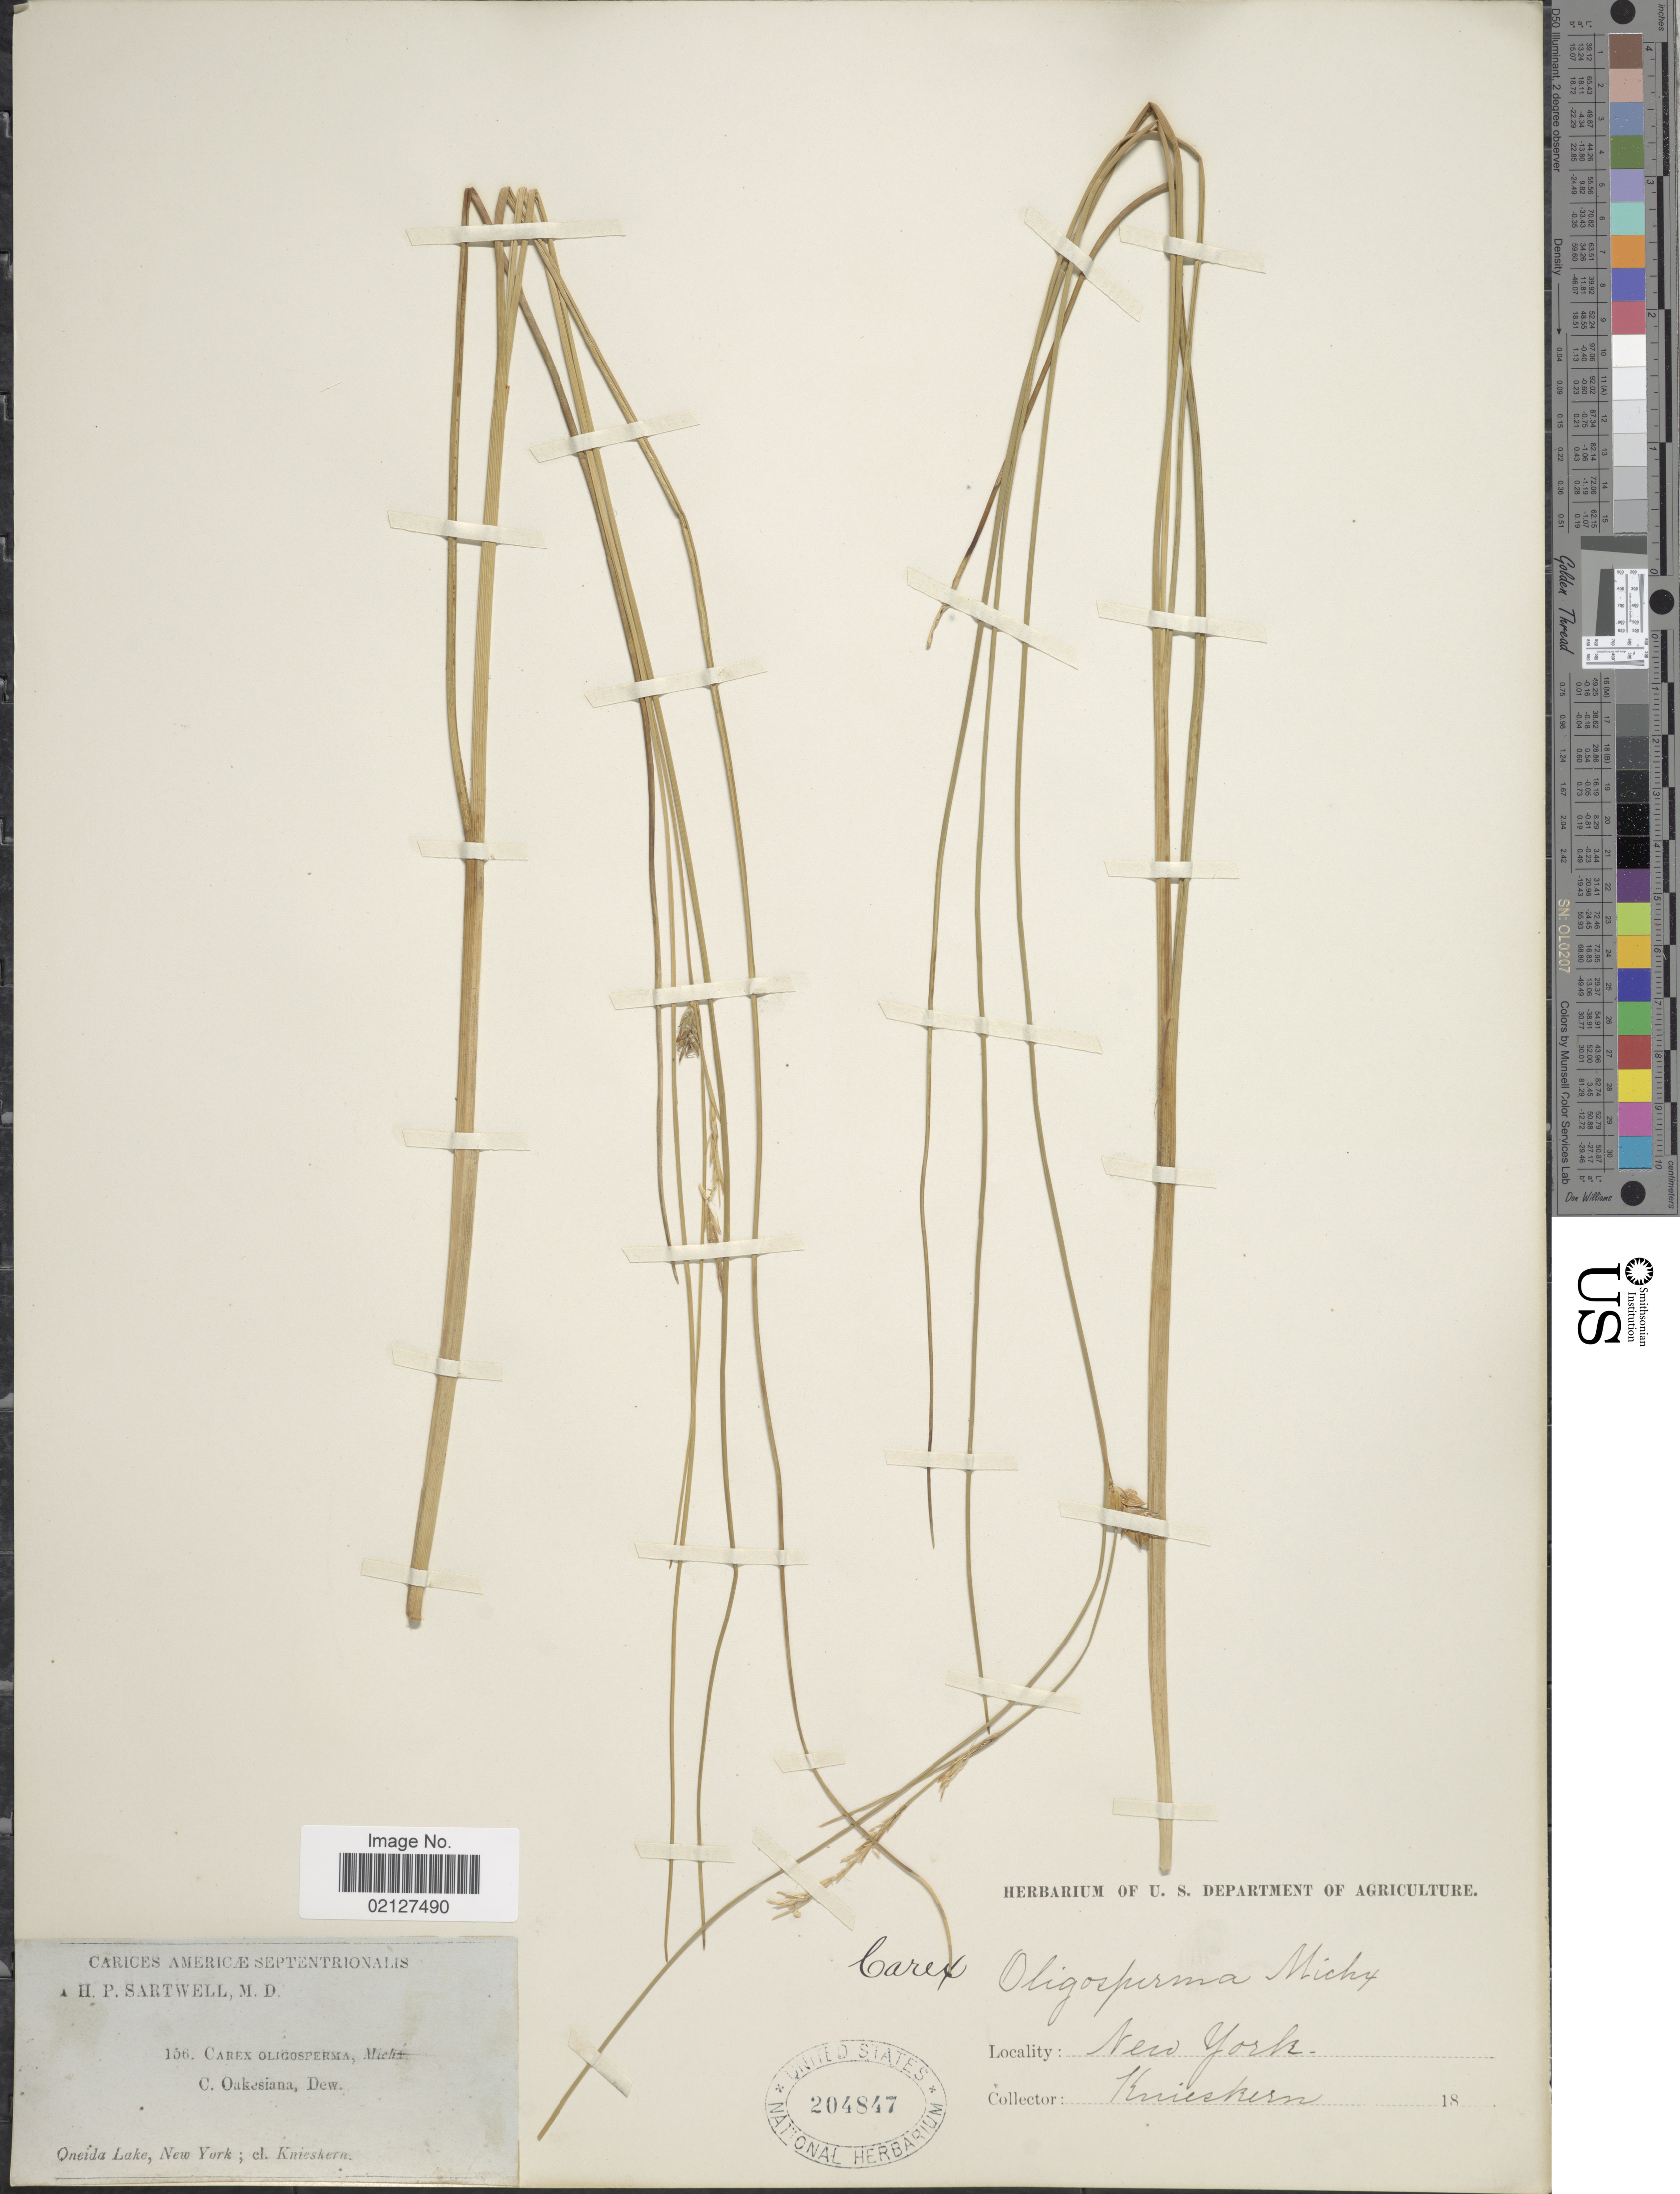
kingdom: Plantae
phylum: Tracheophyta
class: Liliopsida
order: Poales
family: Cyperaceae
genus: Carex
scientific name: Carex oligosperma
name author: Michx.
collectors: Knieskern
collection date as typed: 18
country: United States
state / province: New York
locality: Oneida Lake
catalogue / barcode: US 204847